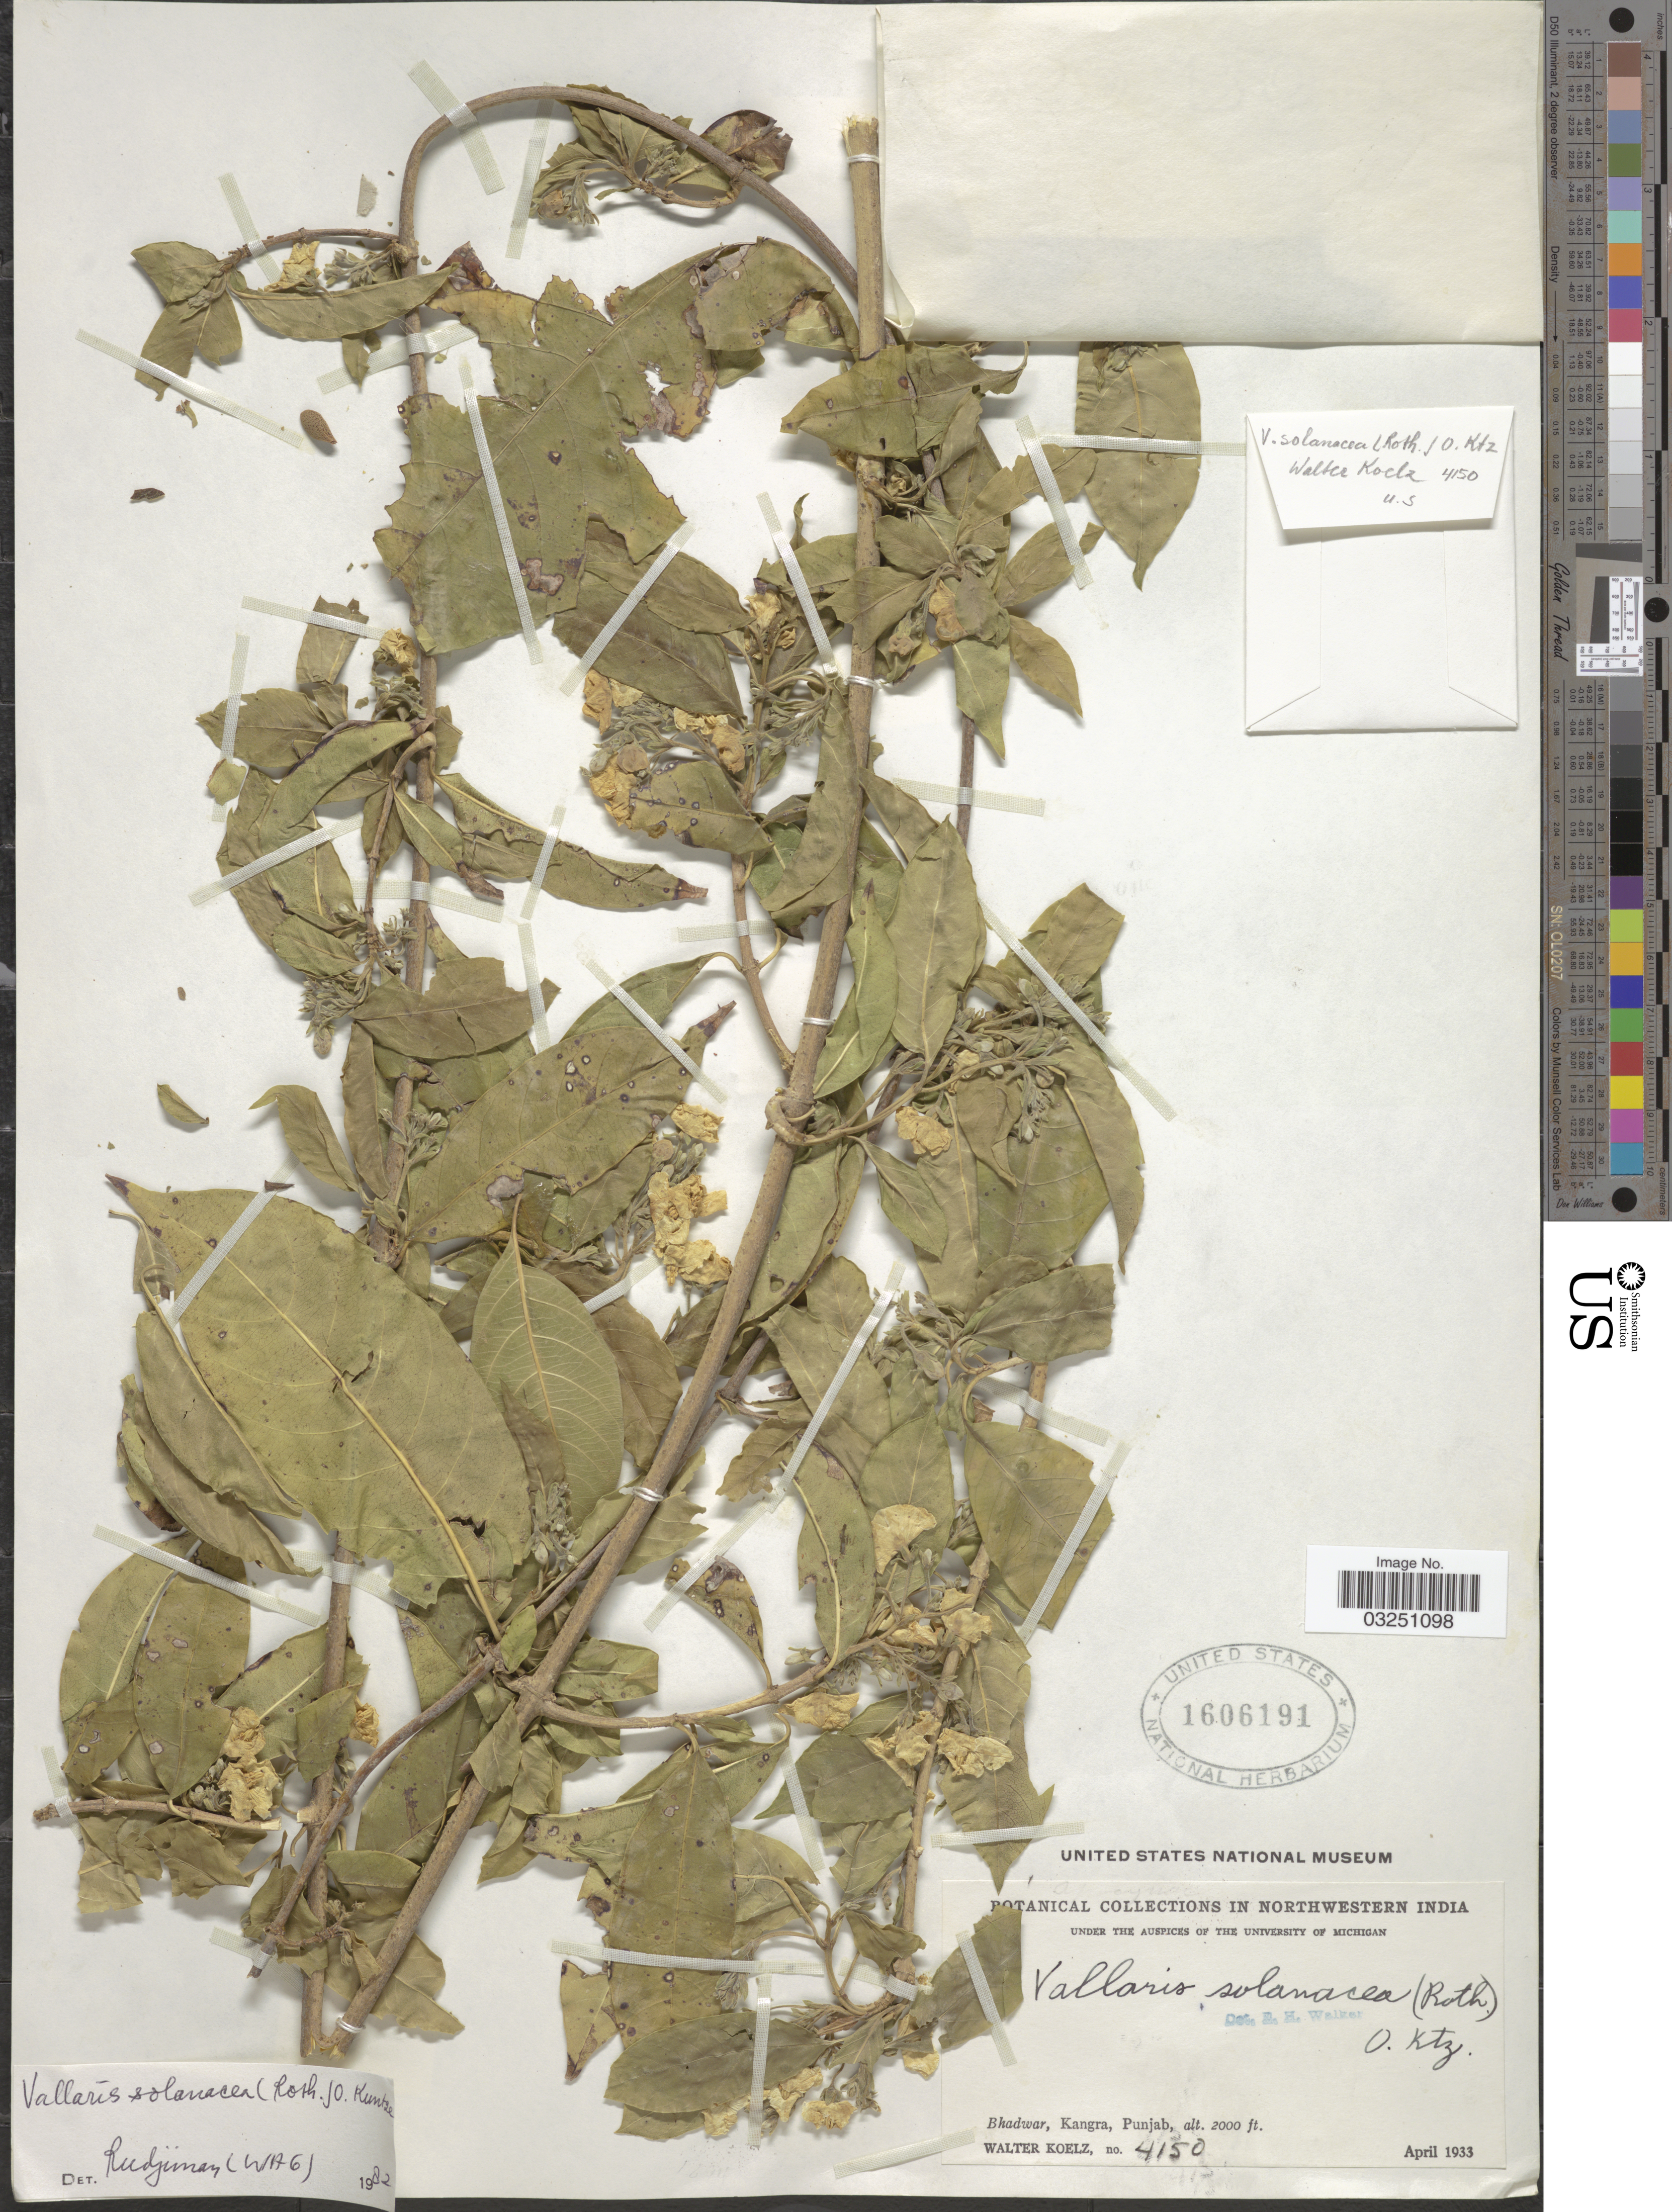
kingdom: Plantae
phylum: Tracheophyta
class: Magnoliopsida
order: Gentianales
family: Apocynaceae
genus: Vallaris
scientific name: Vallaris solanacea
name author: (Roth) Kuntze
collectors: W. N. Koelz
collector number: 4150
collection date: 1933-04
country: India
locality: Northwestern India, Bhadwar, Kangra, Punjab.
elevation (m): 610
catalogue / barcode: US 1606191